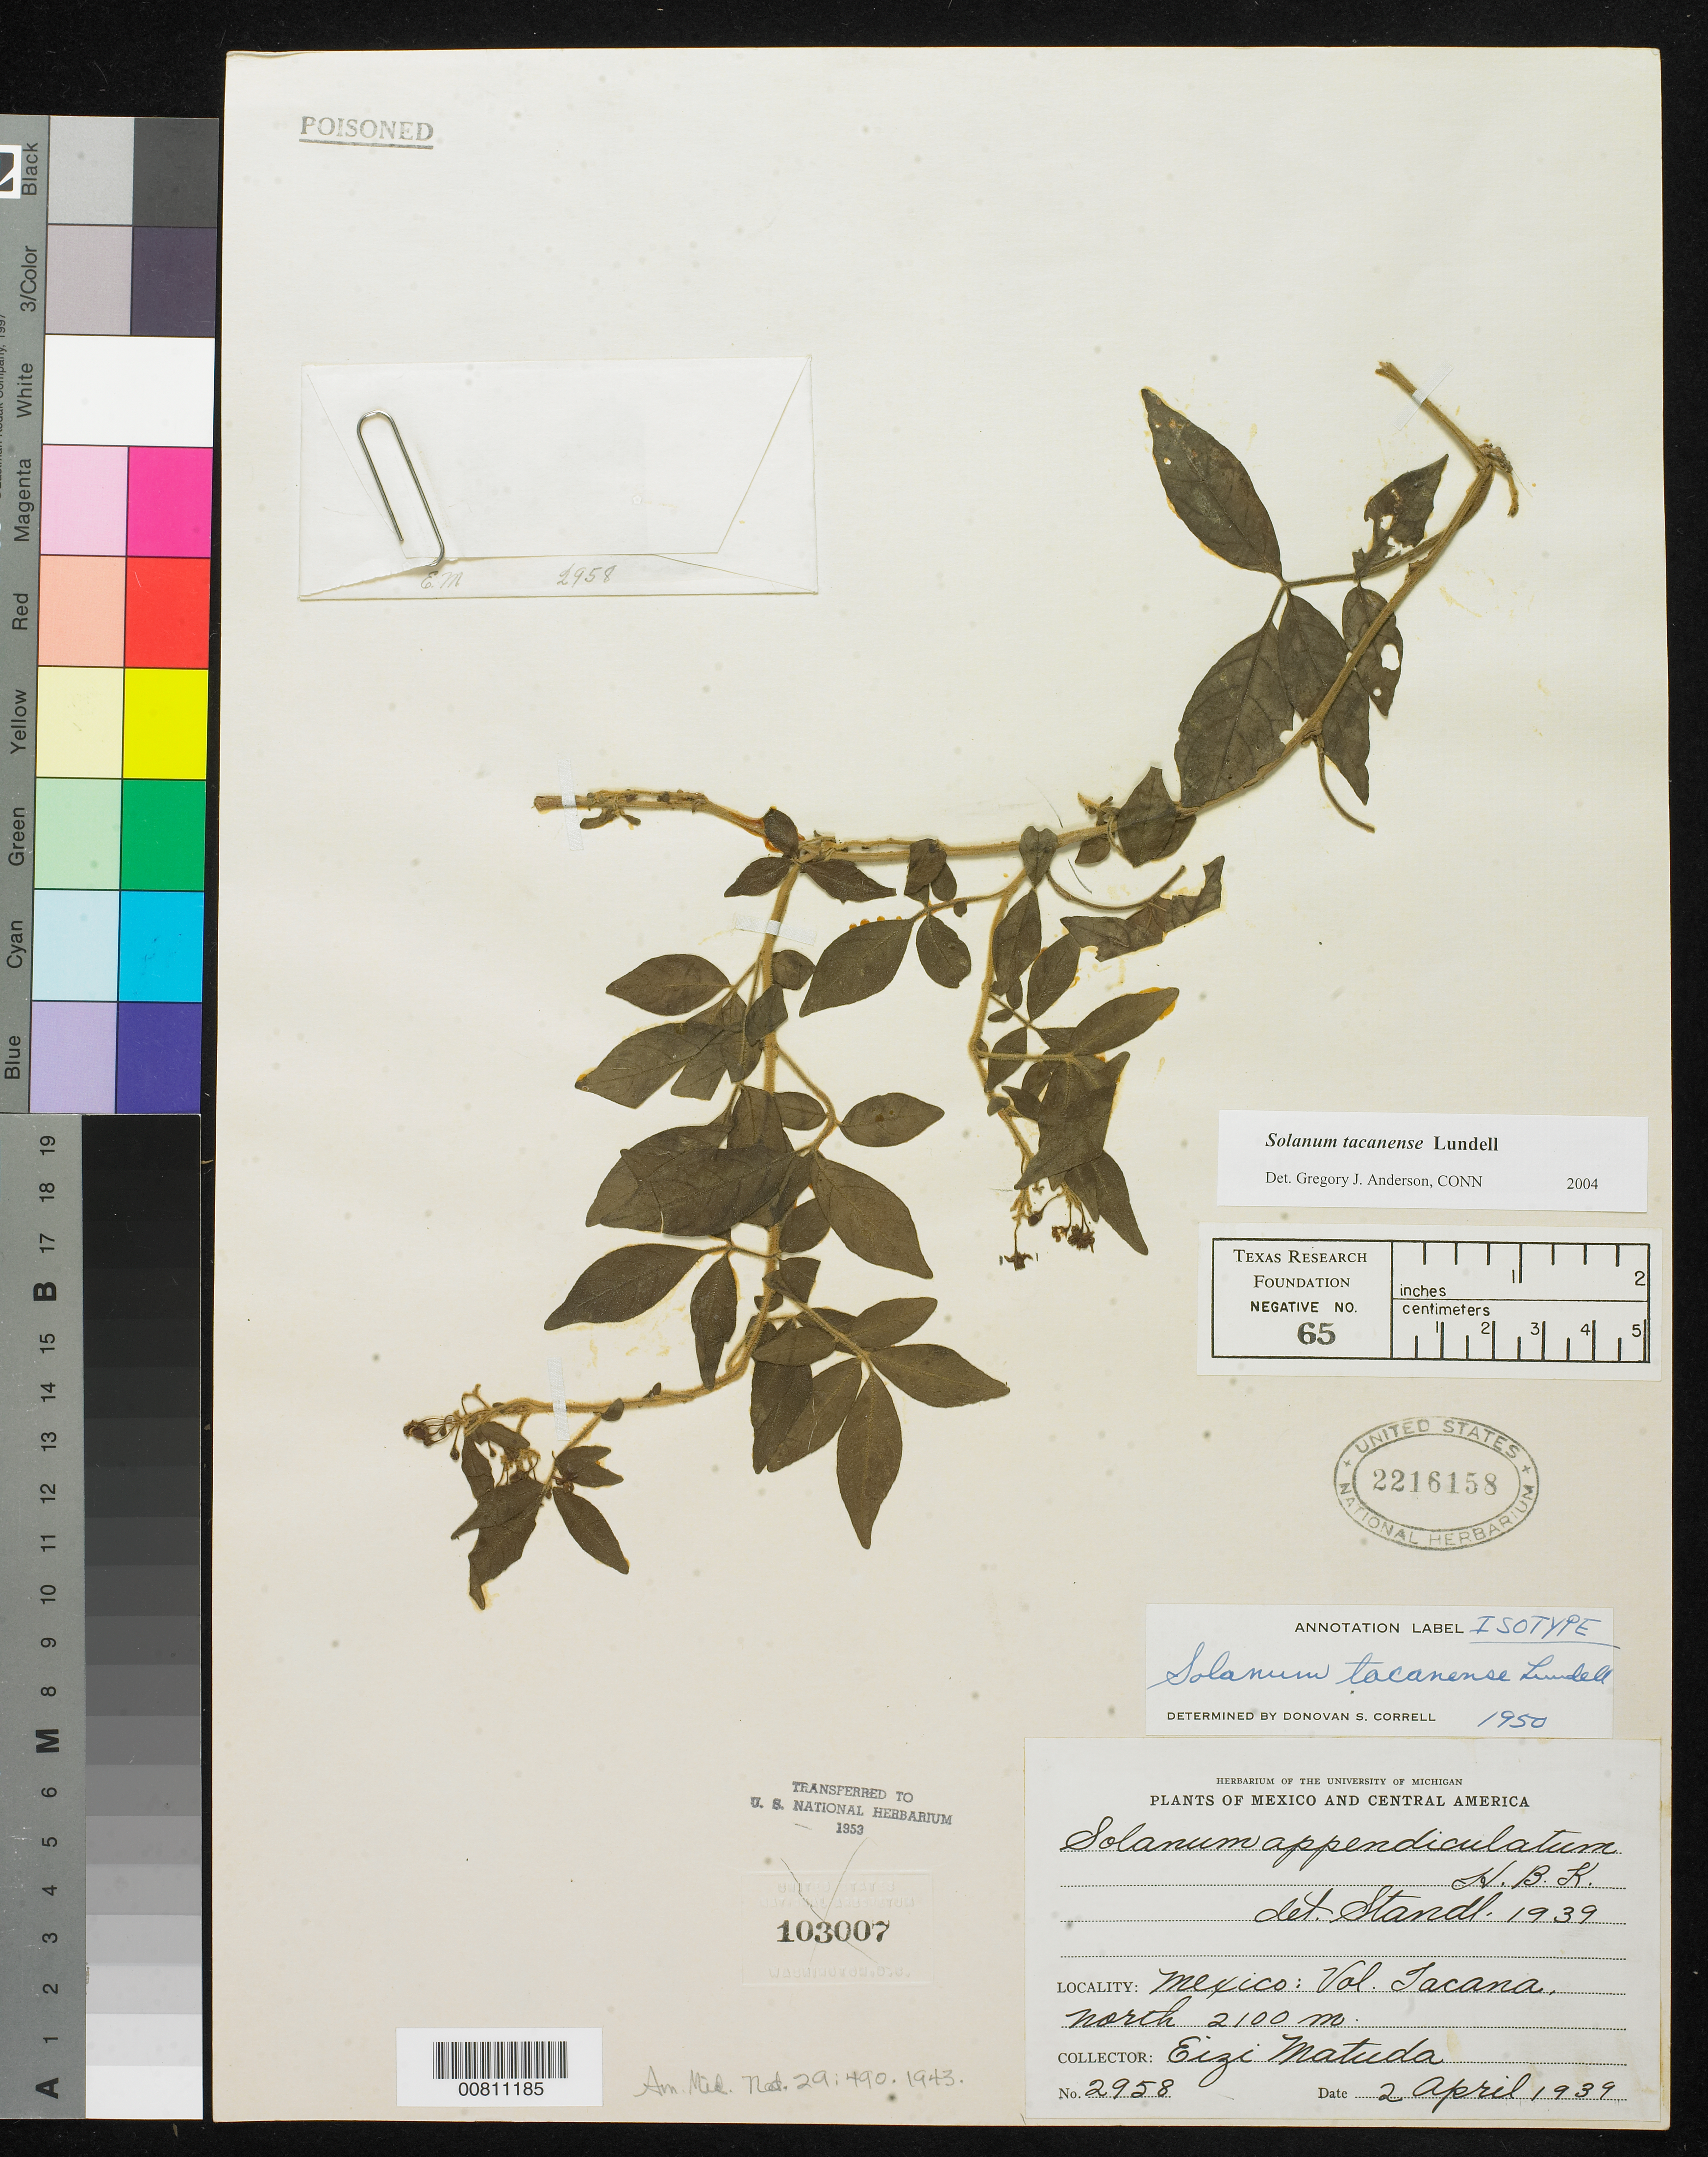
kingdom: Plantae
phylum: Tracheophyta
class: Magnoliopsida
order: Solanales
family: Solanaceae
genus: Solanum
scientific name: Solanum tacanense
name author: Lundell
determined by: Anderson, G. J., (CONN)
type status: Isotype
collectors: E. Matuda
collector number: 2958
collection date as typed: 02 Apr 1939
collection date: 1939-04-02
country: Mexico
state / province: Chiapas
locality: Volcan de Tacana.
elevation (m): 2100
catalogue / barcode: US 2216158